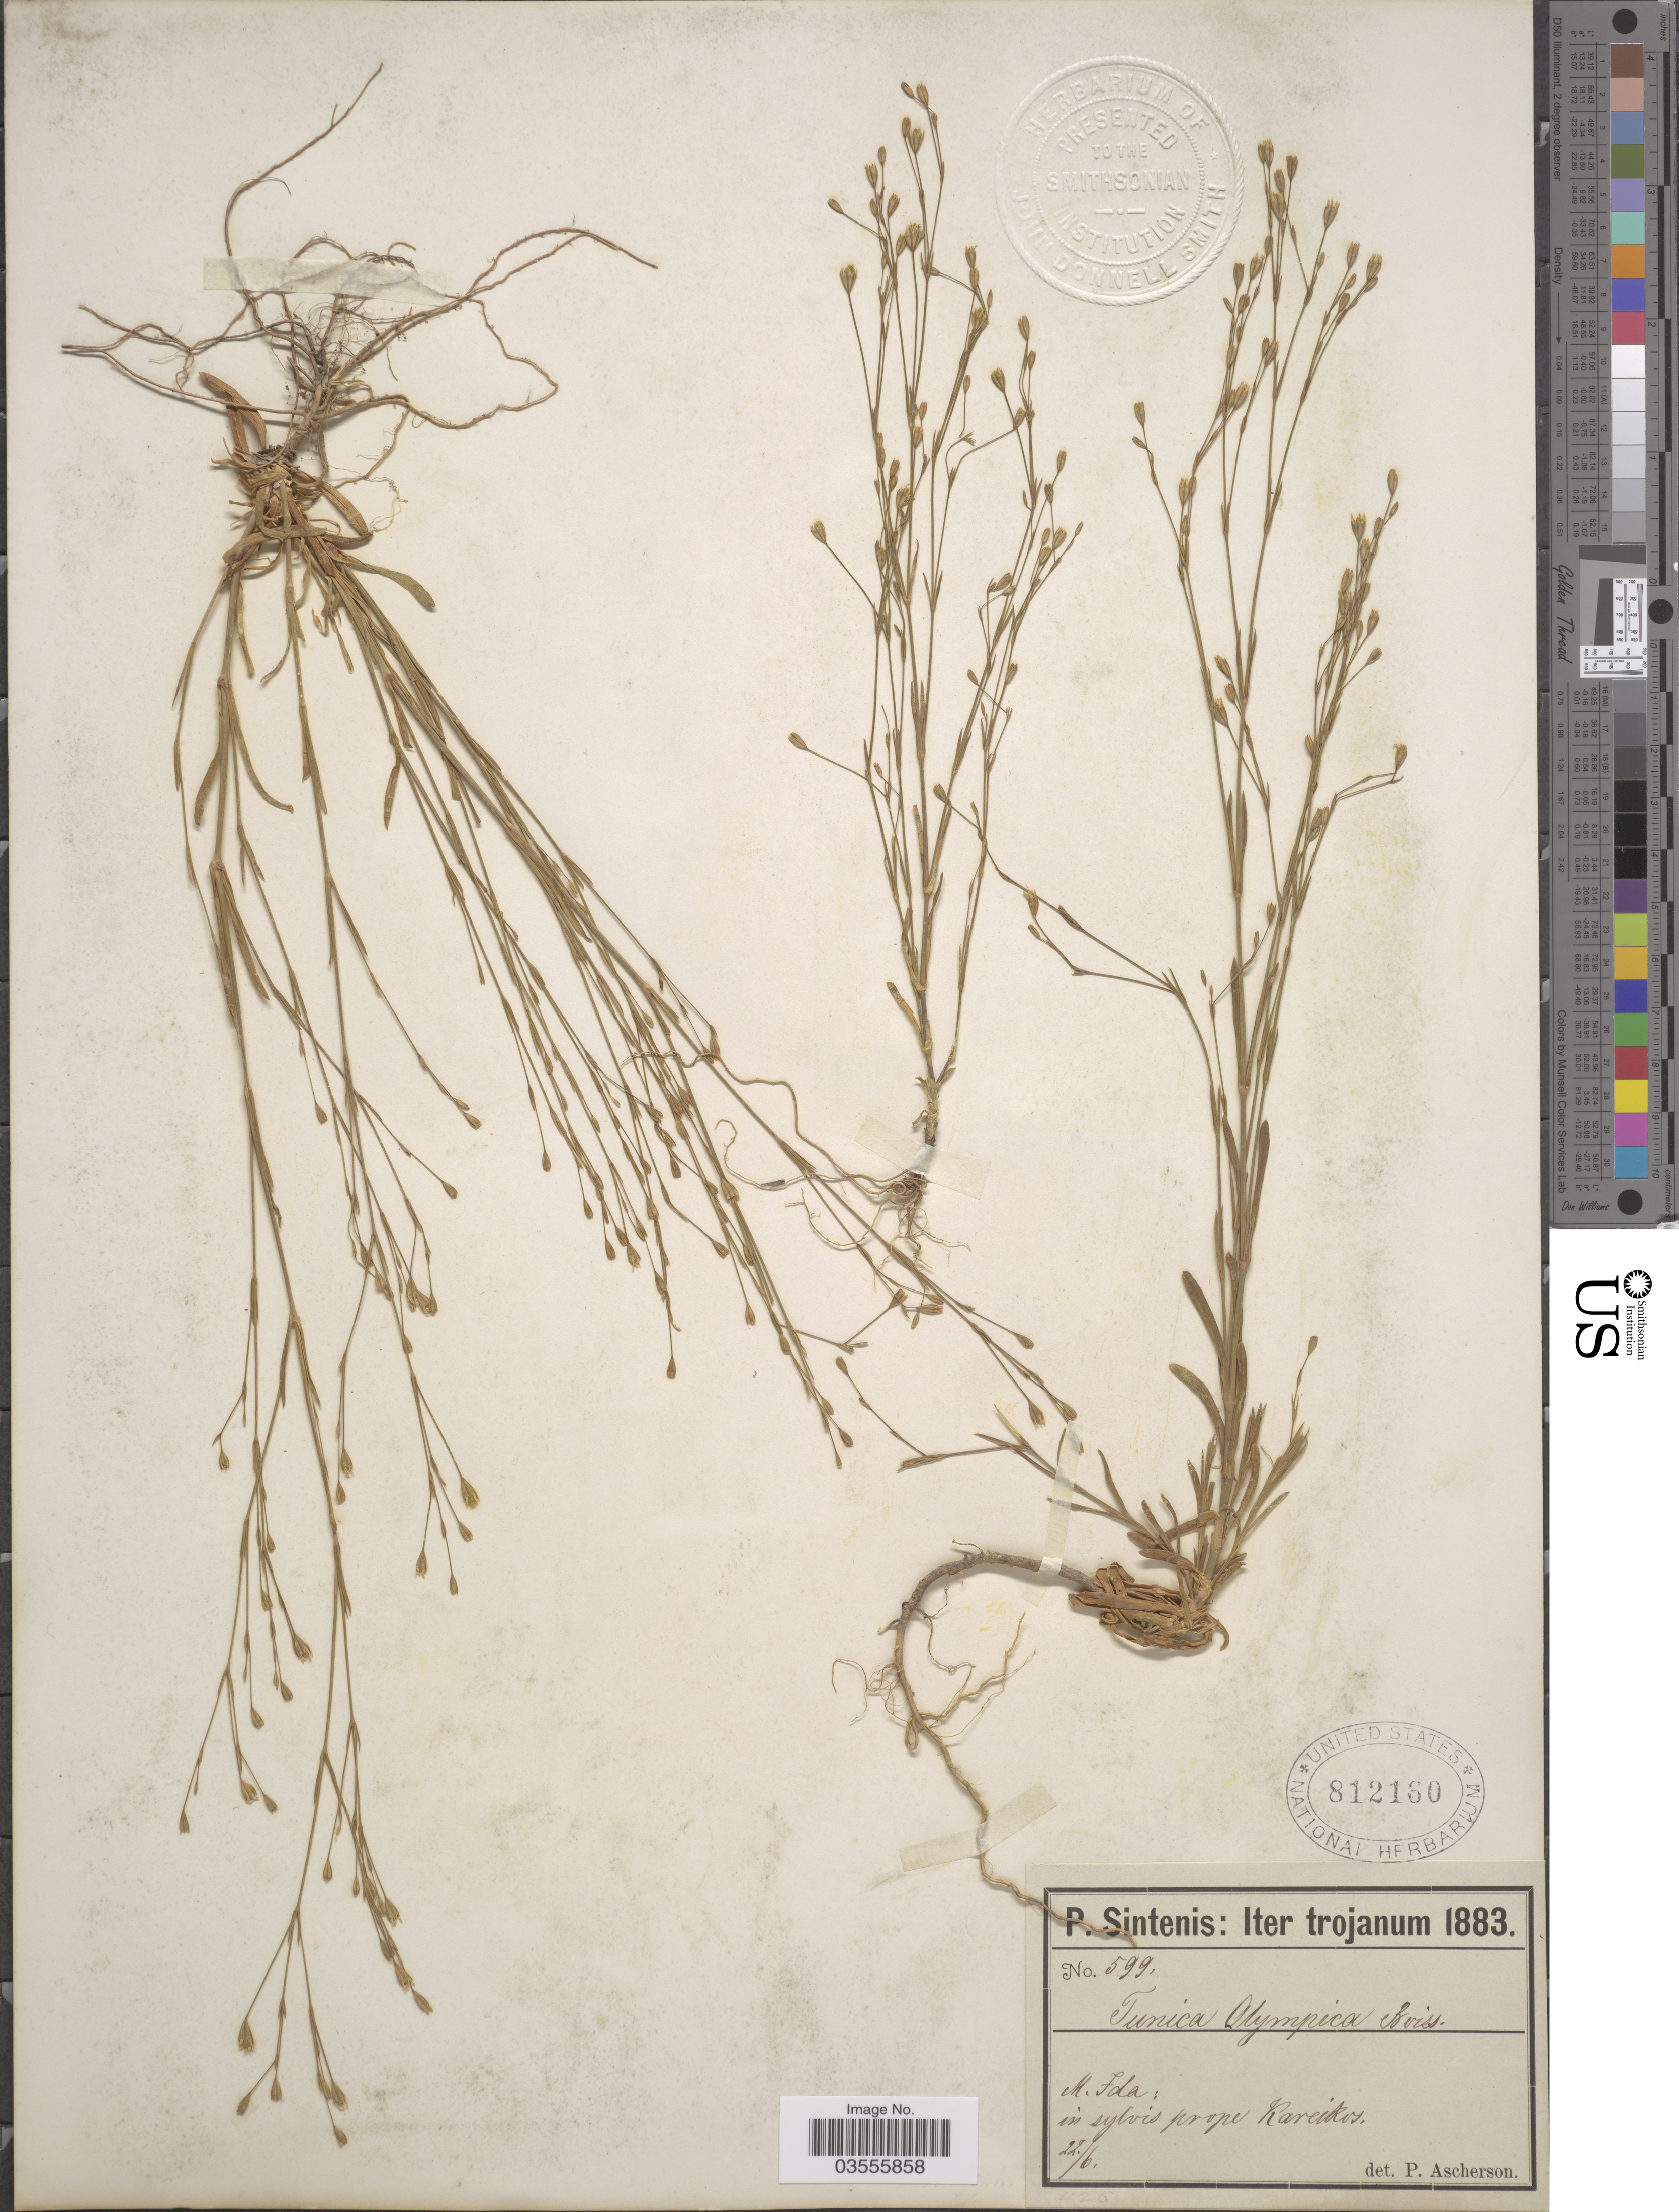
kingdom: Plantae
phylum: Tracheophyta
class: Magnoliopsida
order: Caryophyllales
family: Caryophyllaceae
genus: Petrorhagia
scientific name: Petrorhagia alpina subsp. olympica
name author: (Boiss.) P.W. Ball & Heywood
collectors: P. Sintenis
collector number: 599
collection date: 1883-06-22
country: Turkey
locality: Iter trojanum. M. Fda: in sylvis prope Kareikos.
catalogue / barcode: US 812160